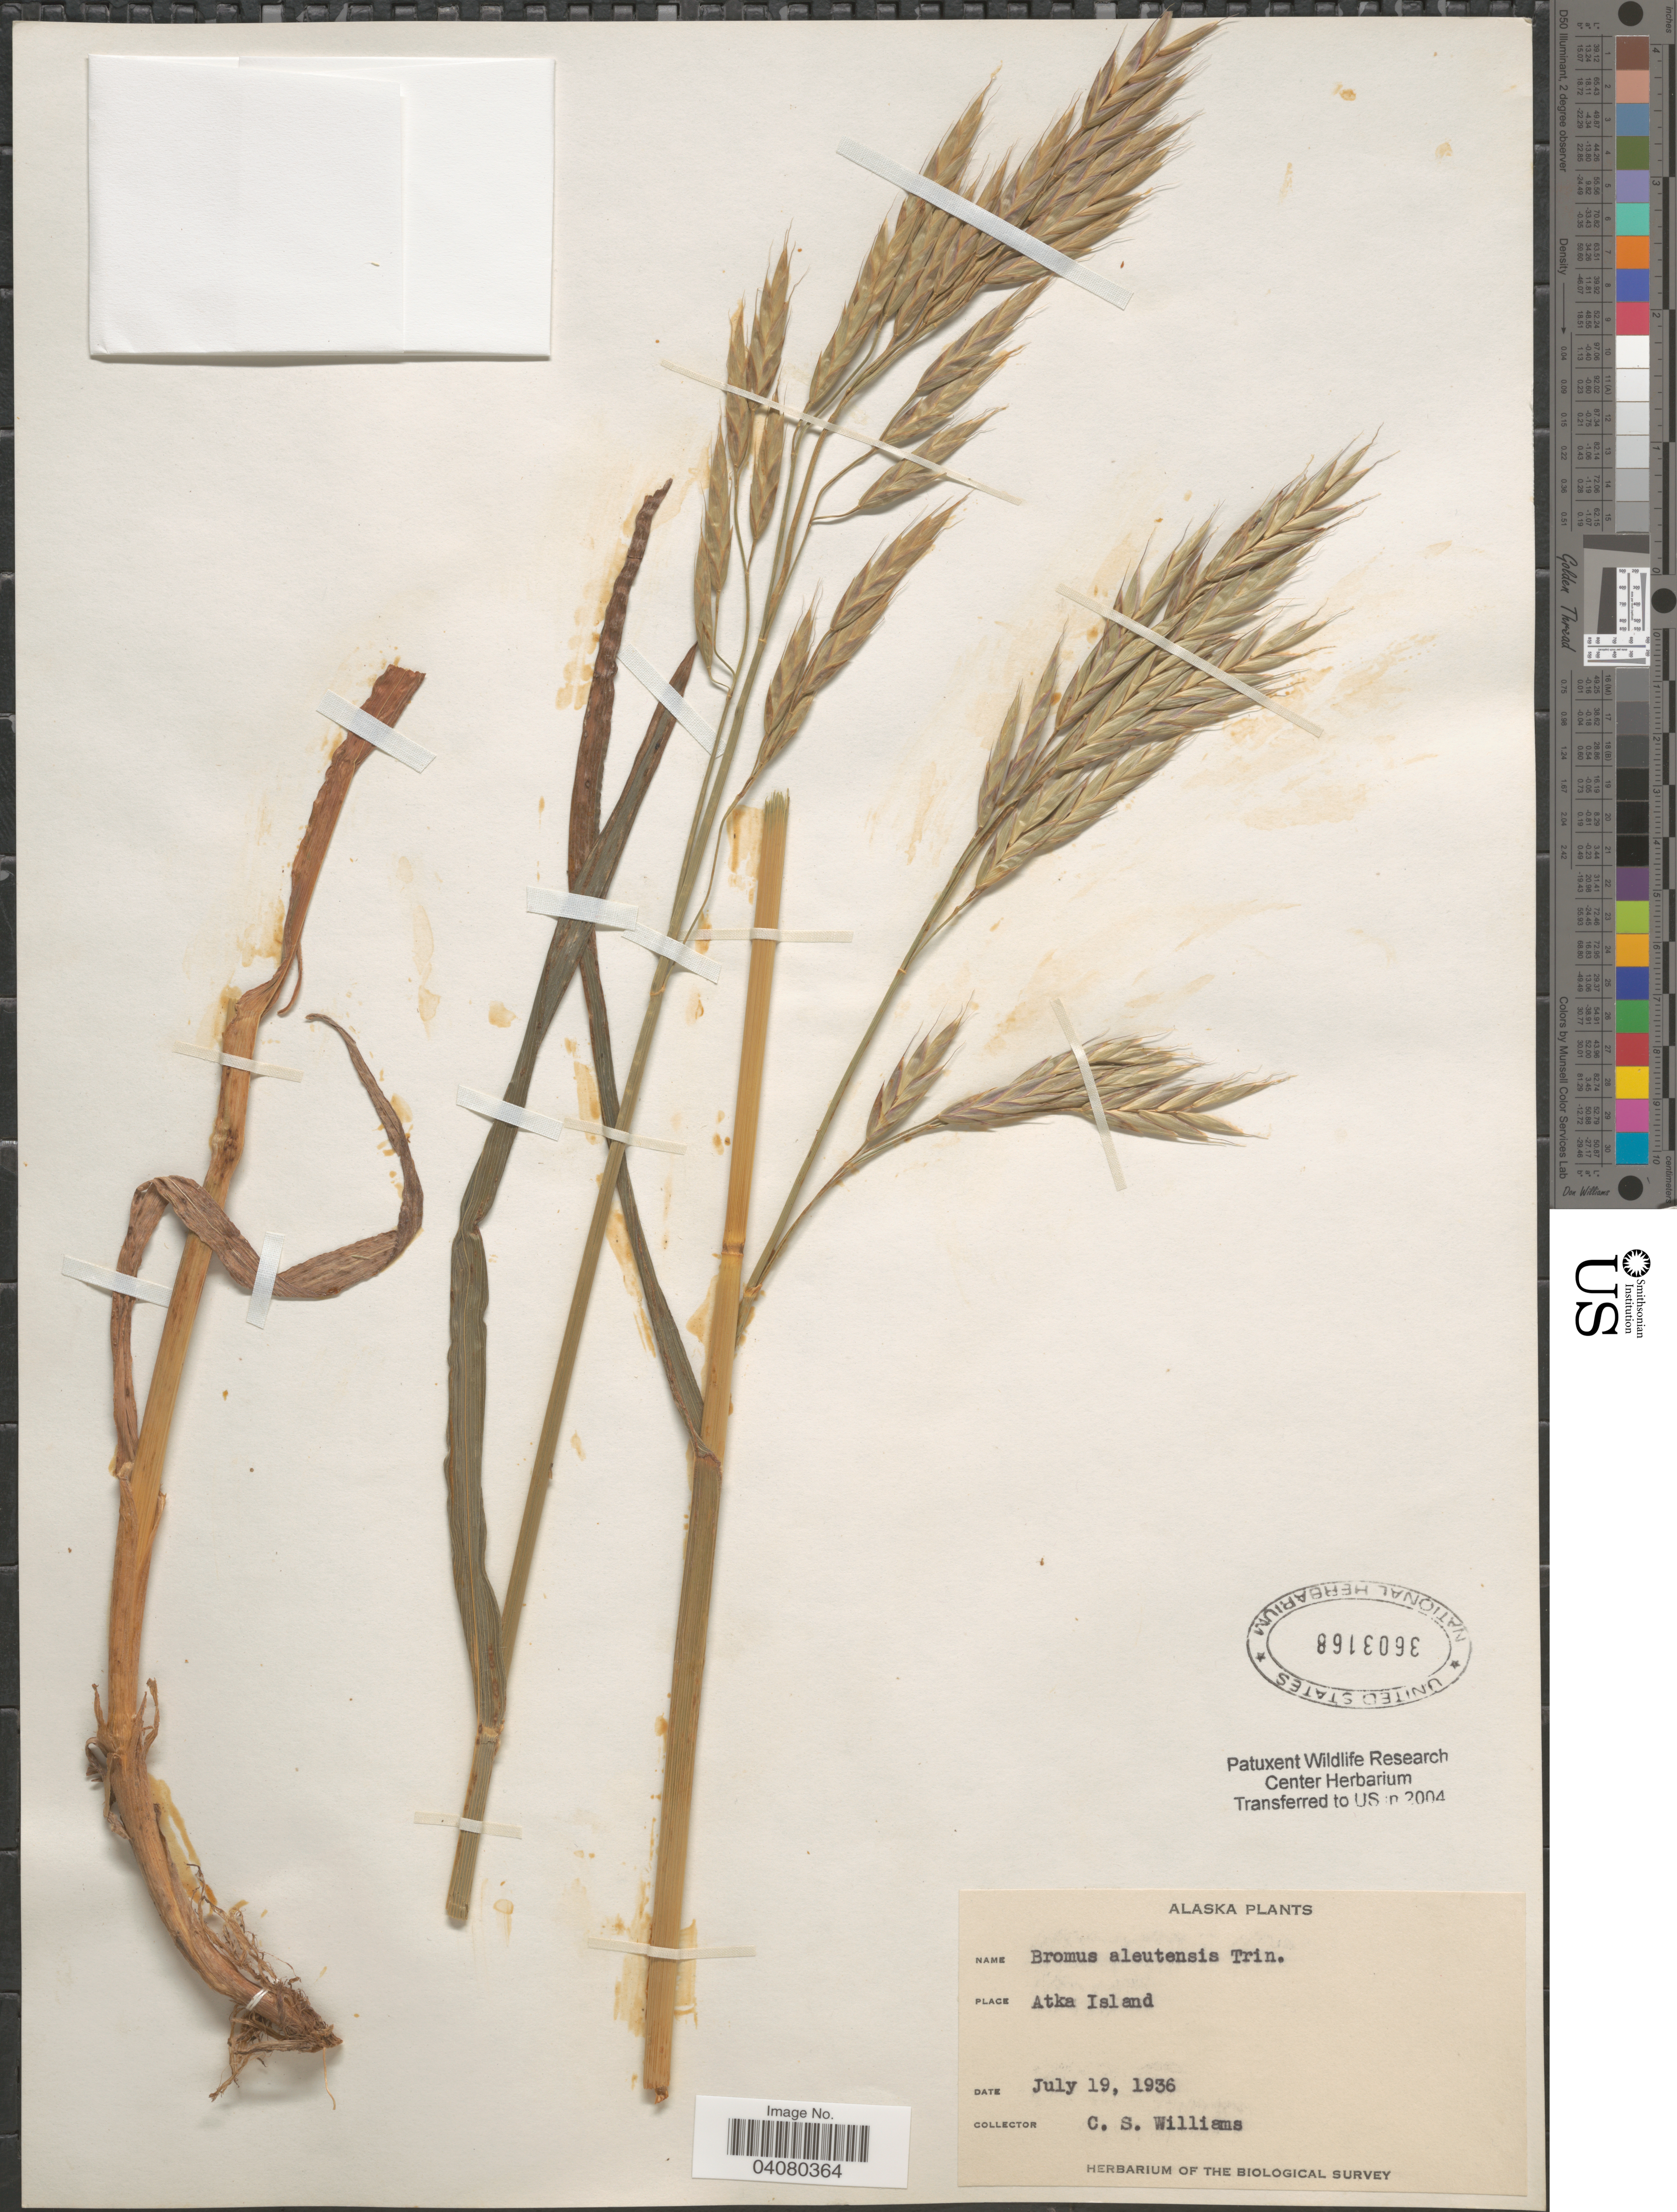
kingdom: Plantae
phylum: Tracheophyta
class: Liliopsida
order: Poales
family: Poaceae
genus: Bromus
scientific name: Bromus aleutensis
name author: Trin. ex Griseb.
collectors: C. Williams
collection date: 1936-07-19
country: United States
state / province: Alaska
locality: Atka Island.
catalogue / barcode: US 3603168